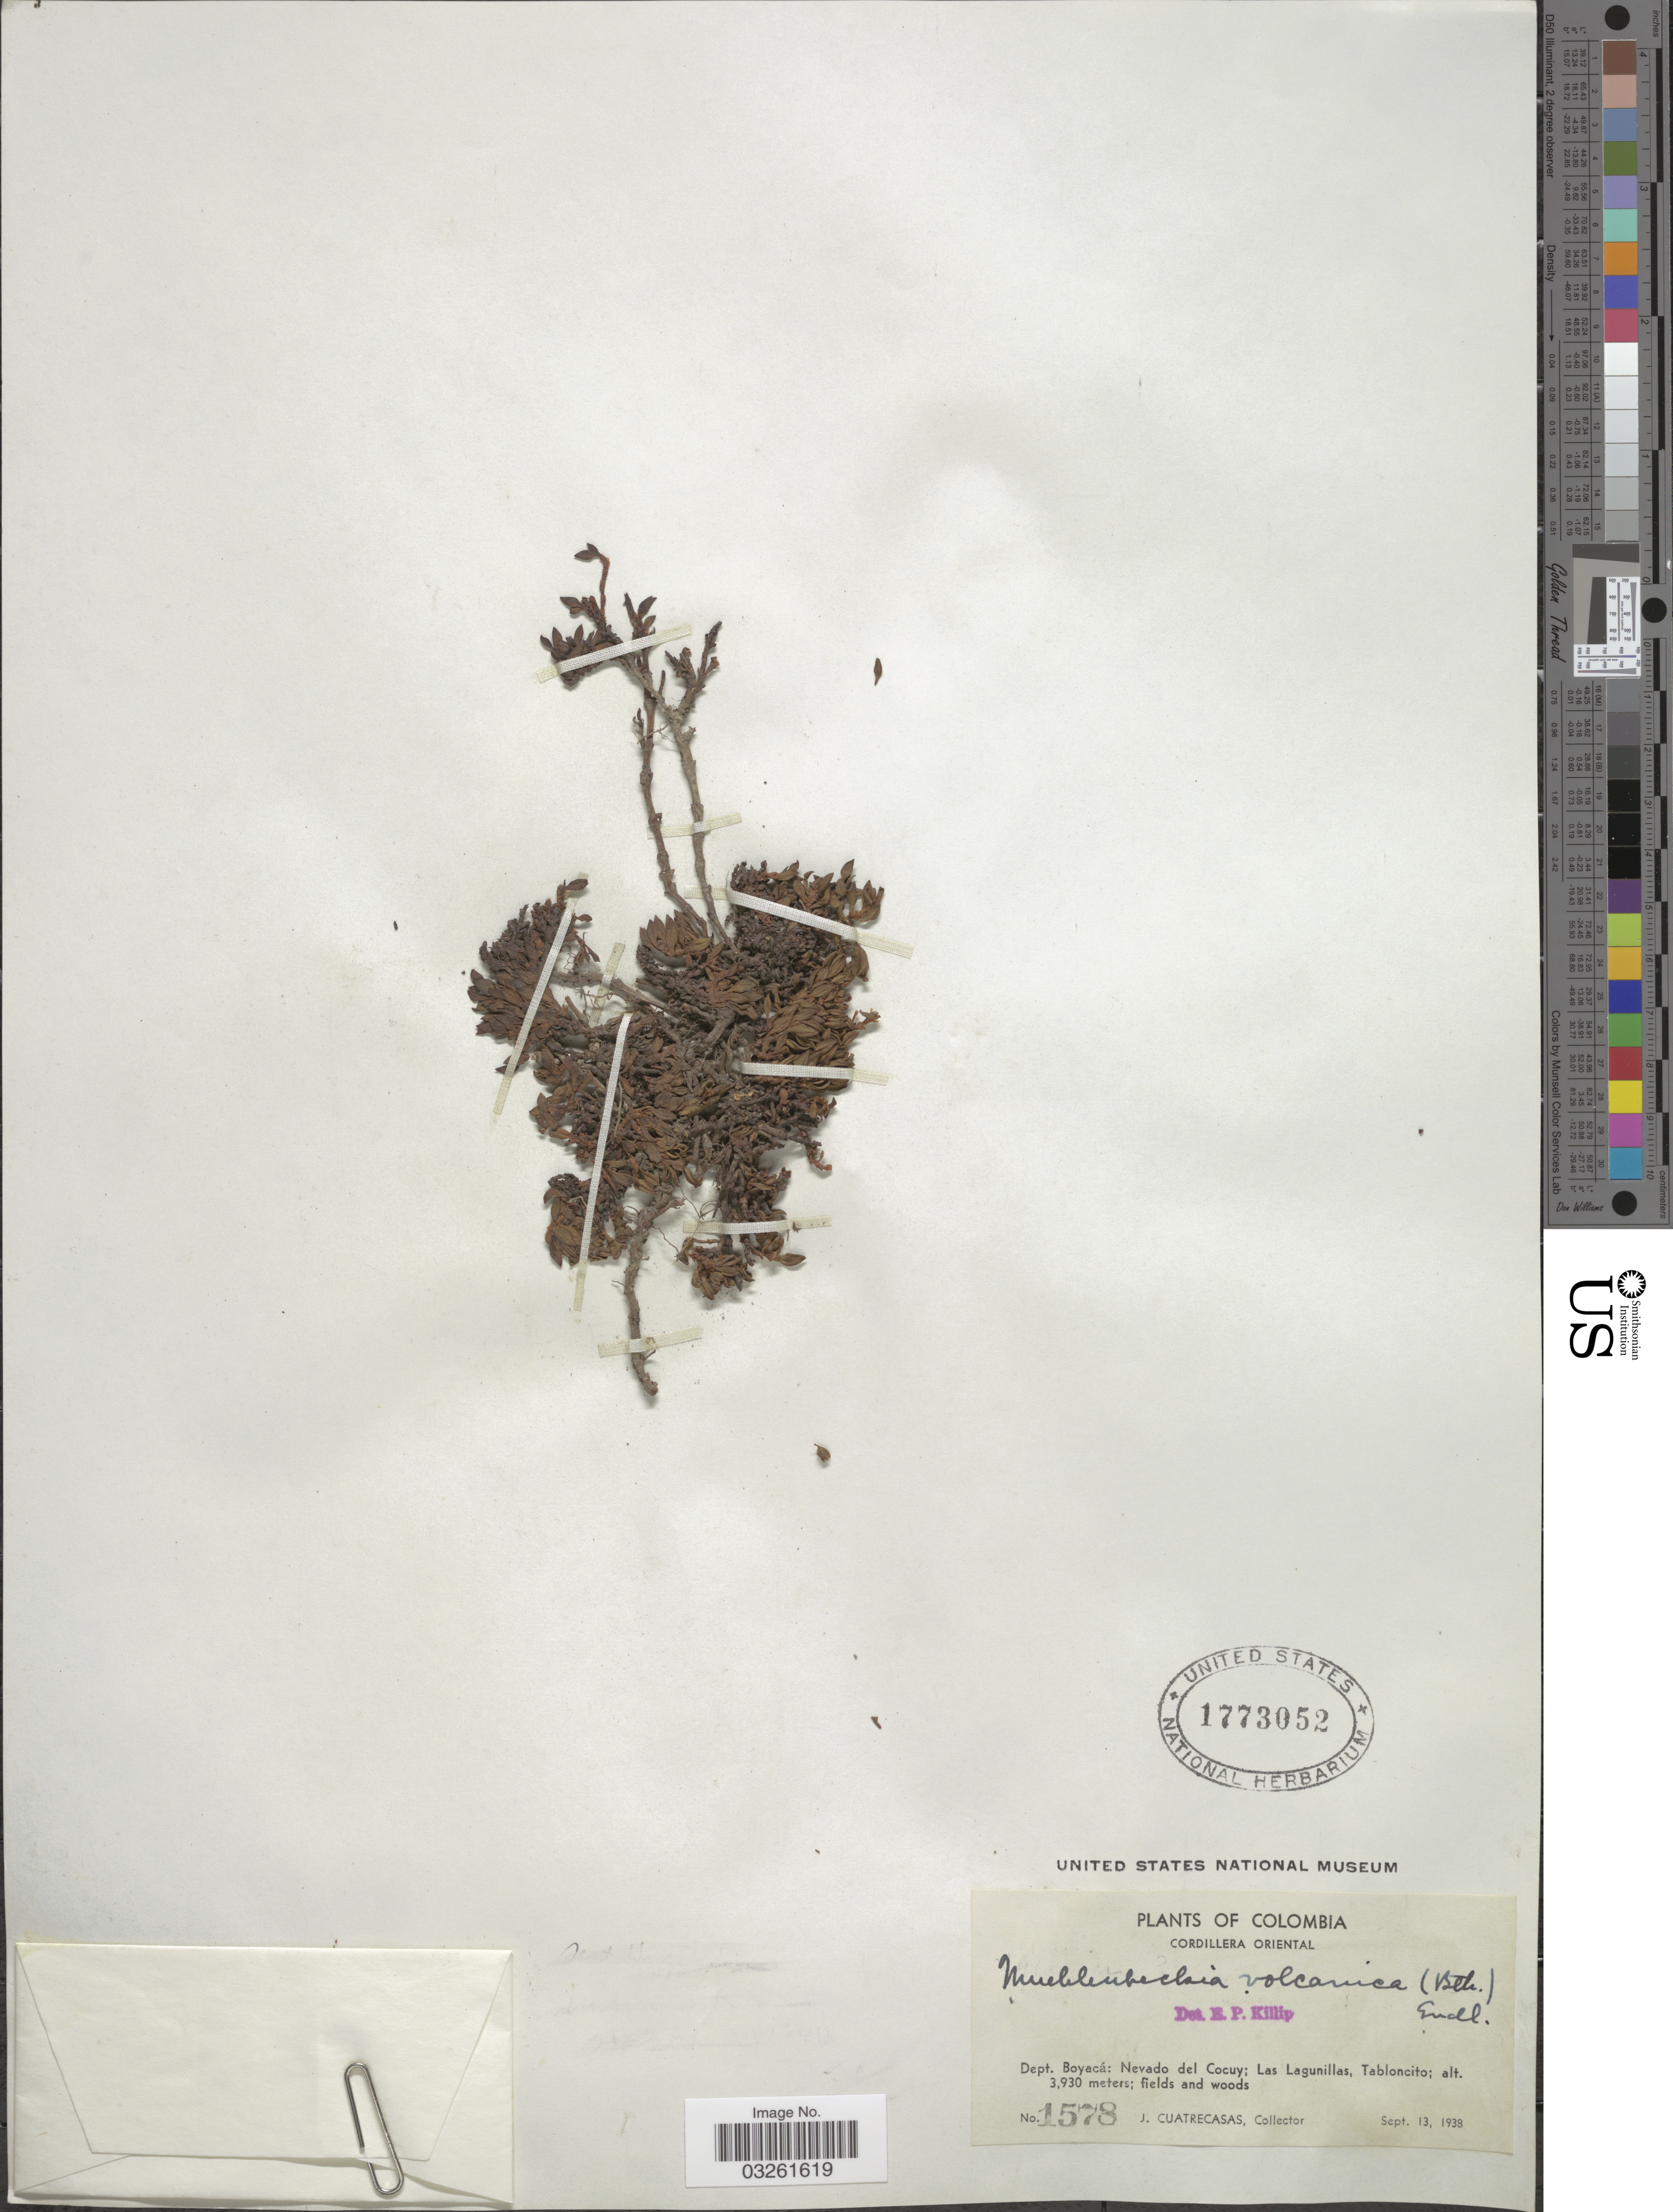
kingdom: Plantae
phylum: Tracheophyta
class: Magnoliopsida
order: Caryophyllales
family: Polygonaceae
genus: Muehlenbeckia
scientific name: Muehlenbeckia volcanica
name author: (Benth.) Endl.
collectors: J. Cuatrecasas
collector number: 1578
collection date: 1938-09-13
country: Colombia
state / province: Boyacá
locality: Cordillera Oriental. Dept. Boyacá: Nevado del Cocuy; Las Lagunillas, Tabloncito.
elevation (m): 3930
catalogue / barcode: US 1773052